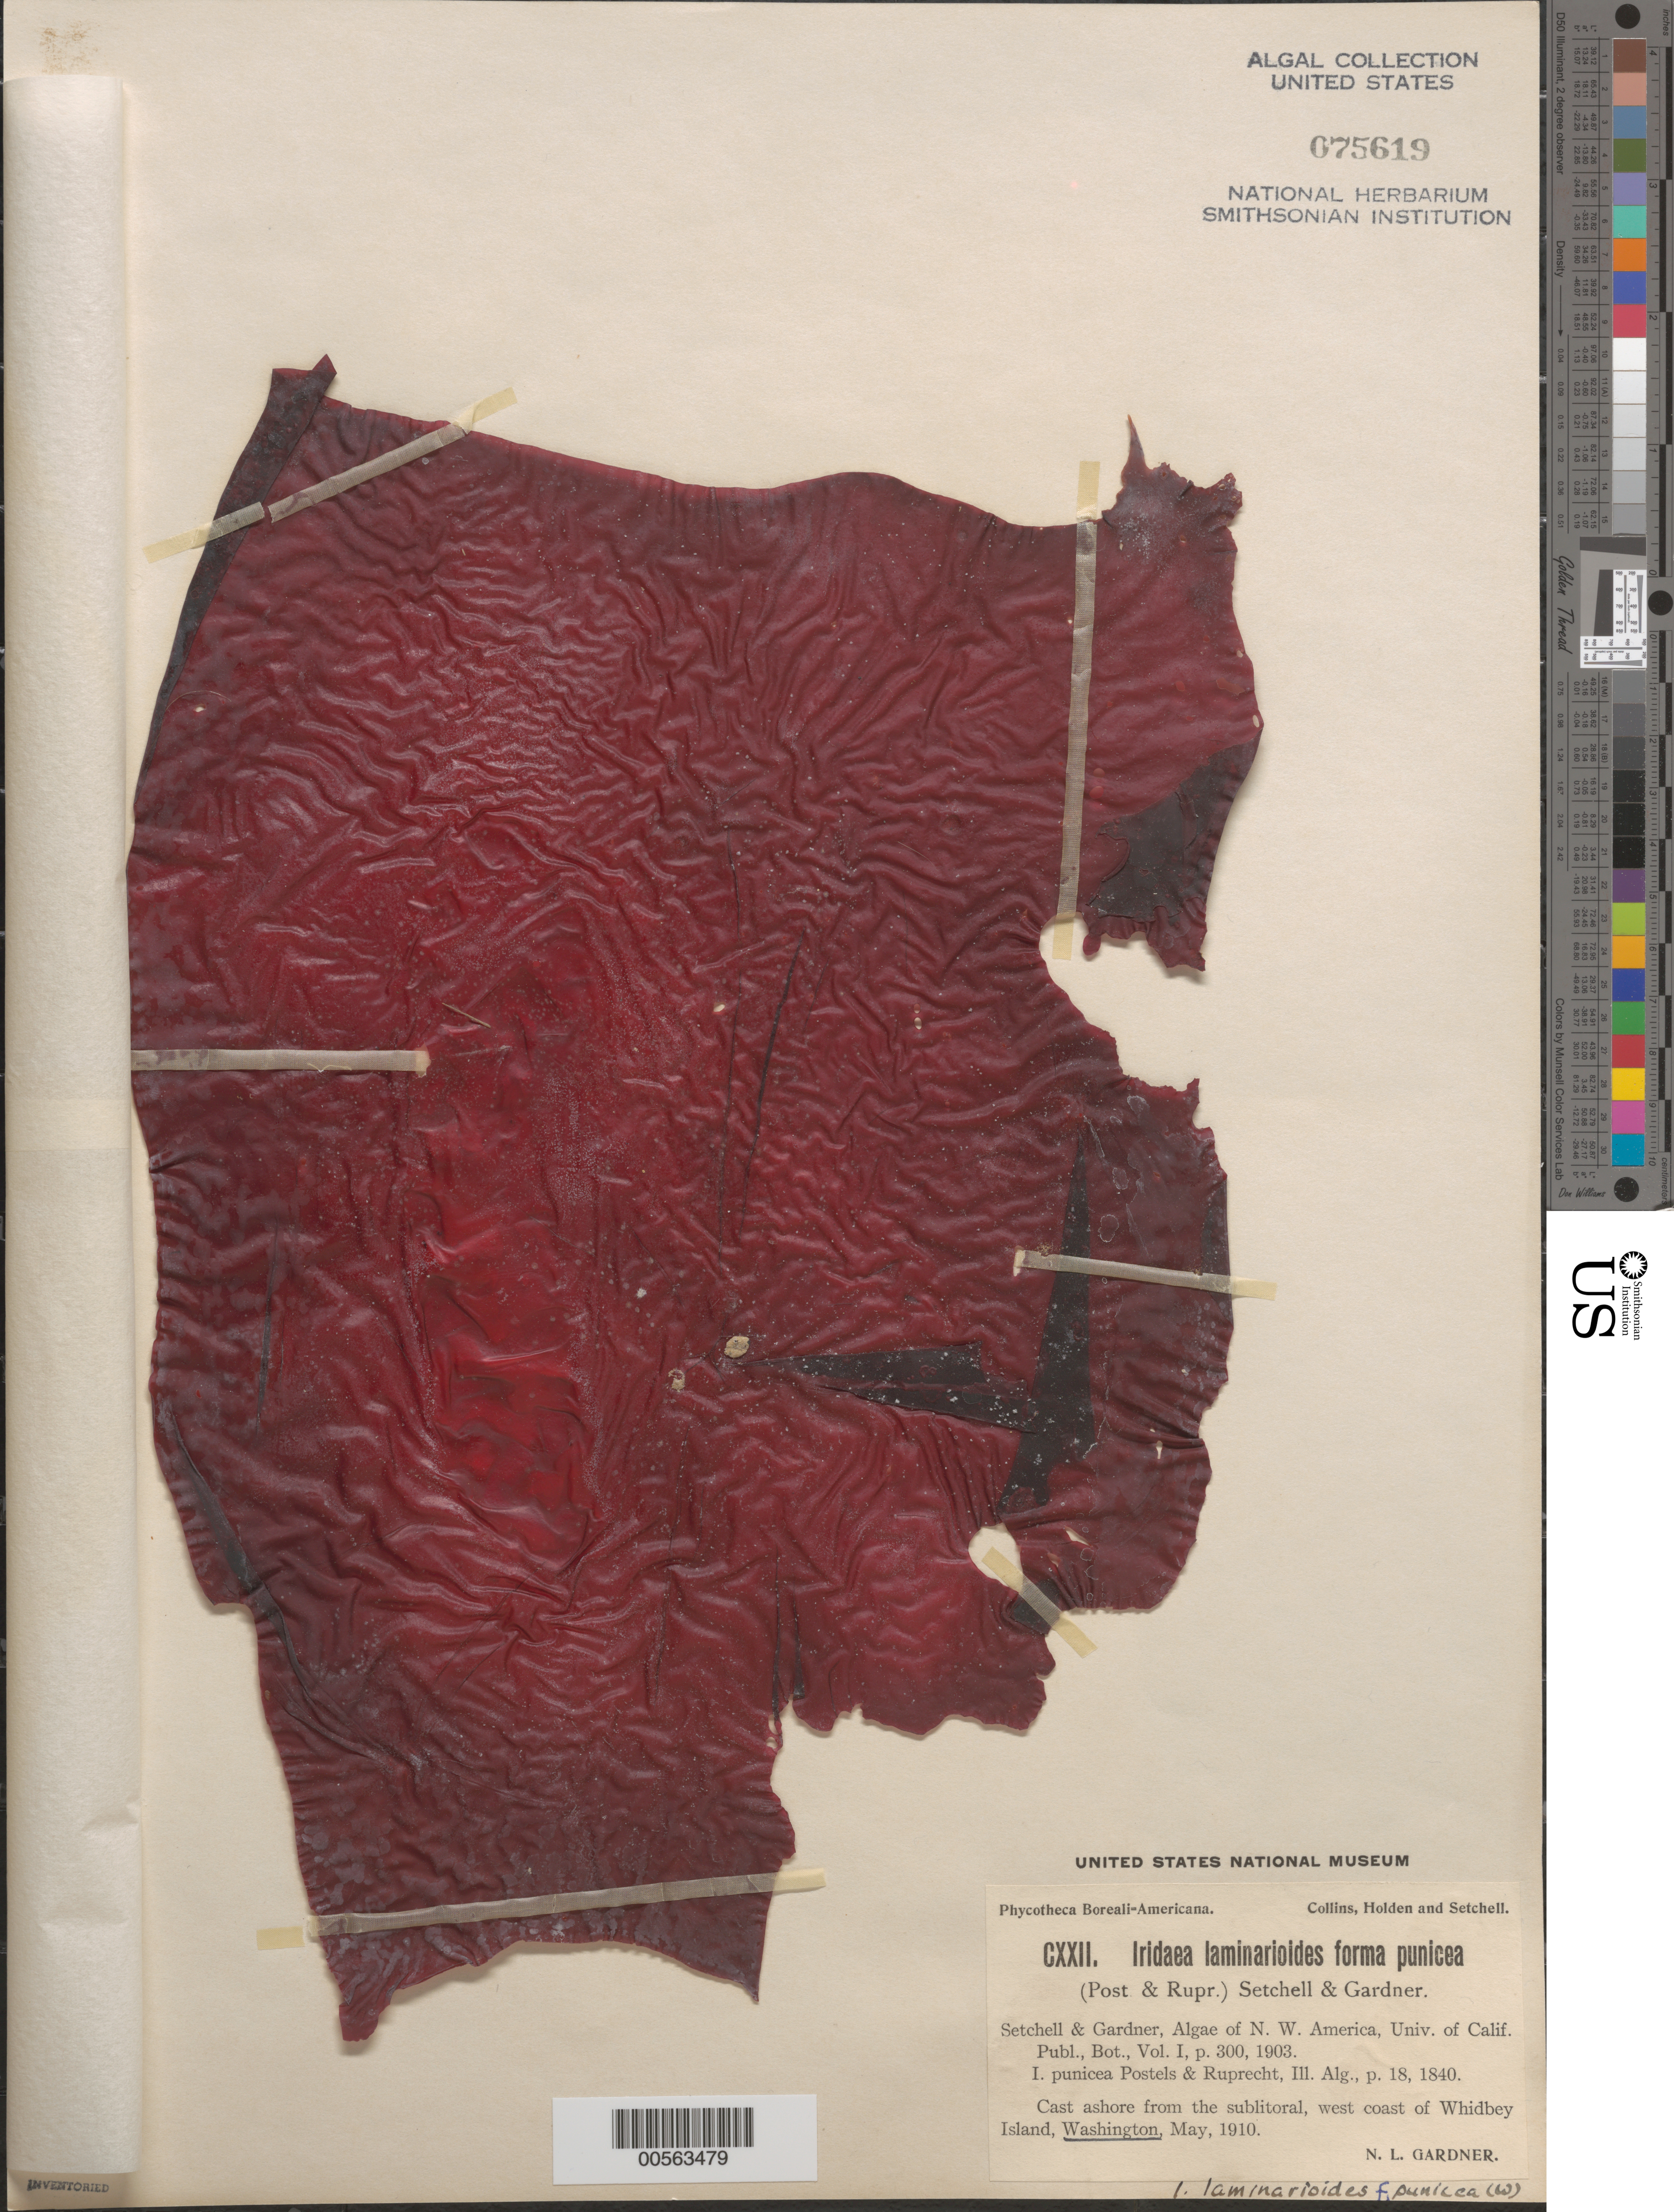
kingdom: Plantae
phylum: Rhodophyta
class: Florideophyceae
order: Gigartinales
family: Gigartinaceae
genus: Mazzaella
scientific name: Mazzaella laminarioides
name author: (Bory) Fredericq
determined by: Algae name updating Project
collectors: N. Gardner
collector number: PB-A Cxxii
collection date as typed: May 1910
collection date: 1910-05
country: United States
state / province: Washington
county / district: Island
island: Whidbey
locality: West part of island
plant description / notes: Collins, Holden & Setchell, Phycotheca Boreali-Americana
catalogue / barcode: US 75619